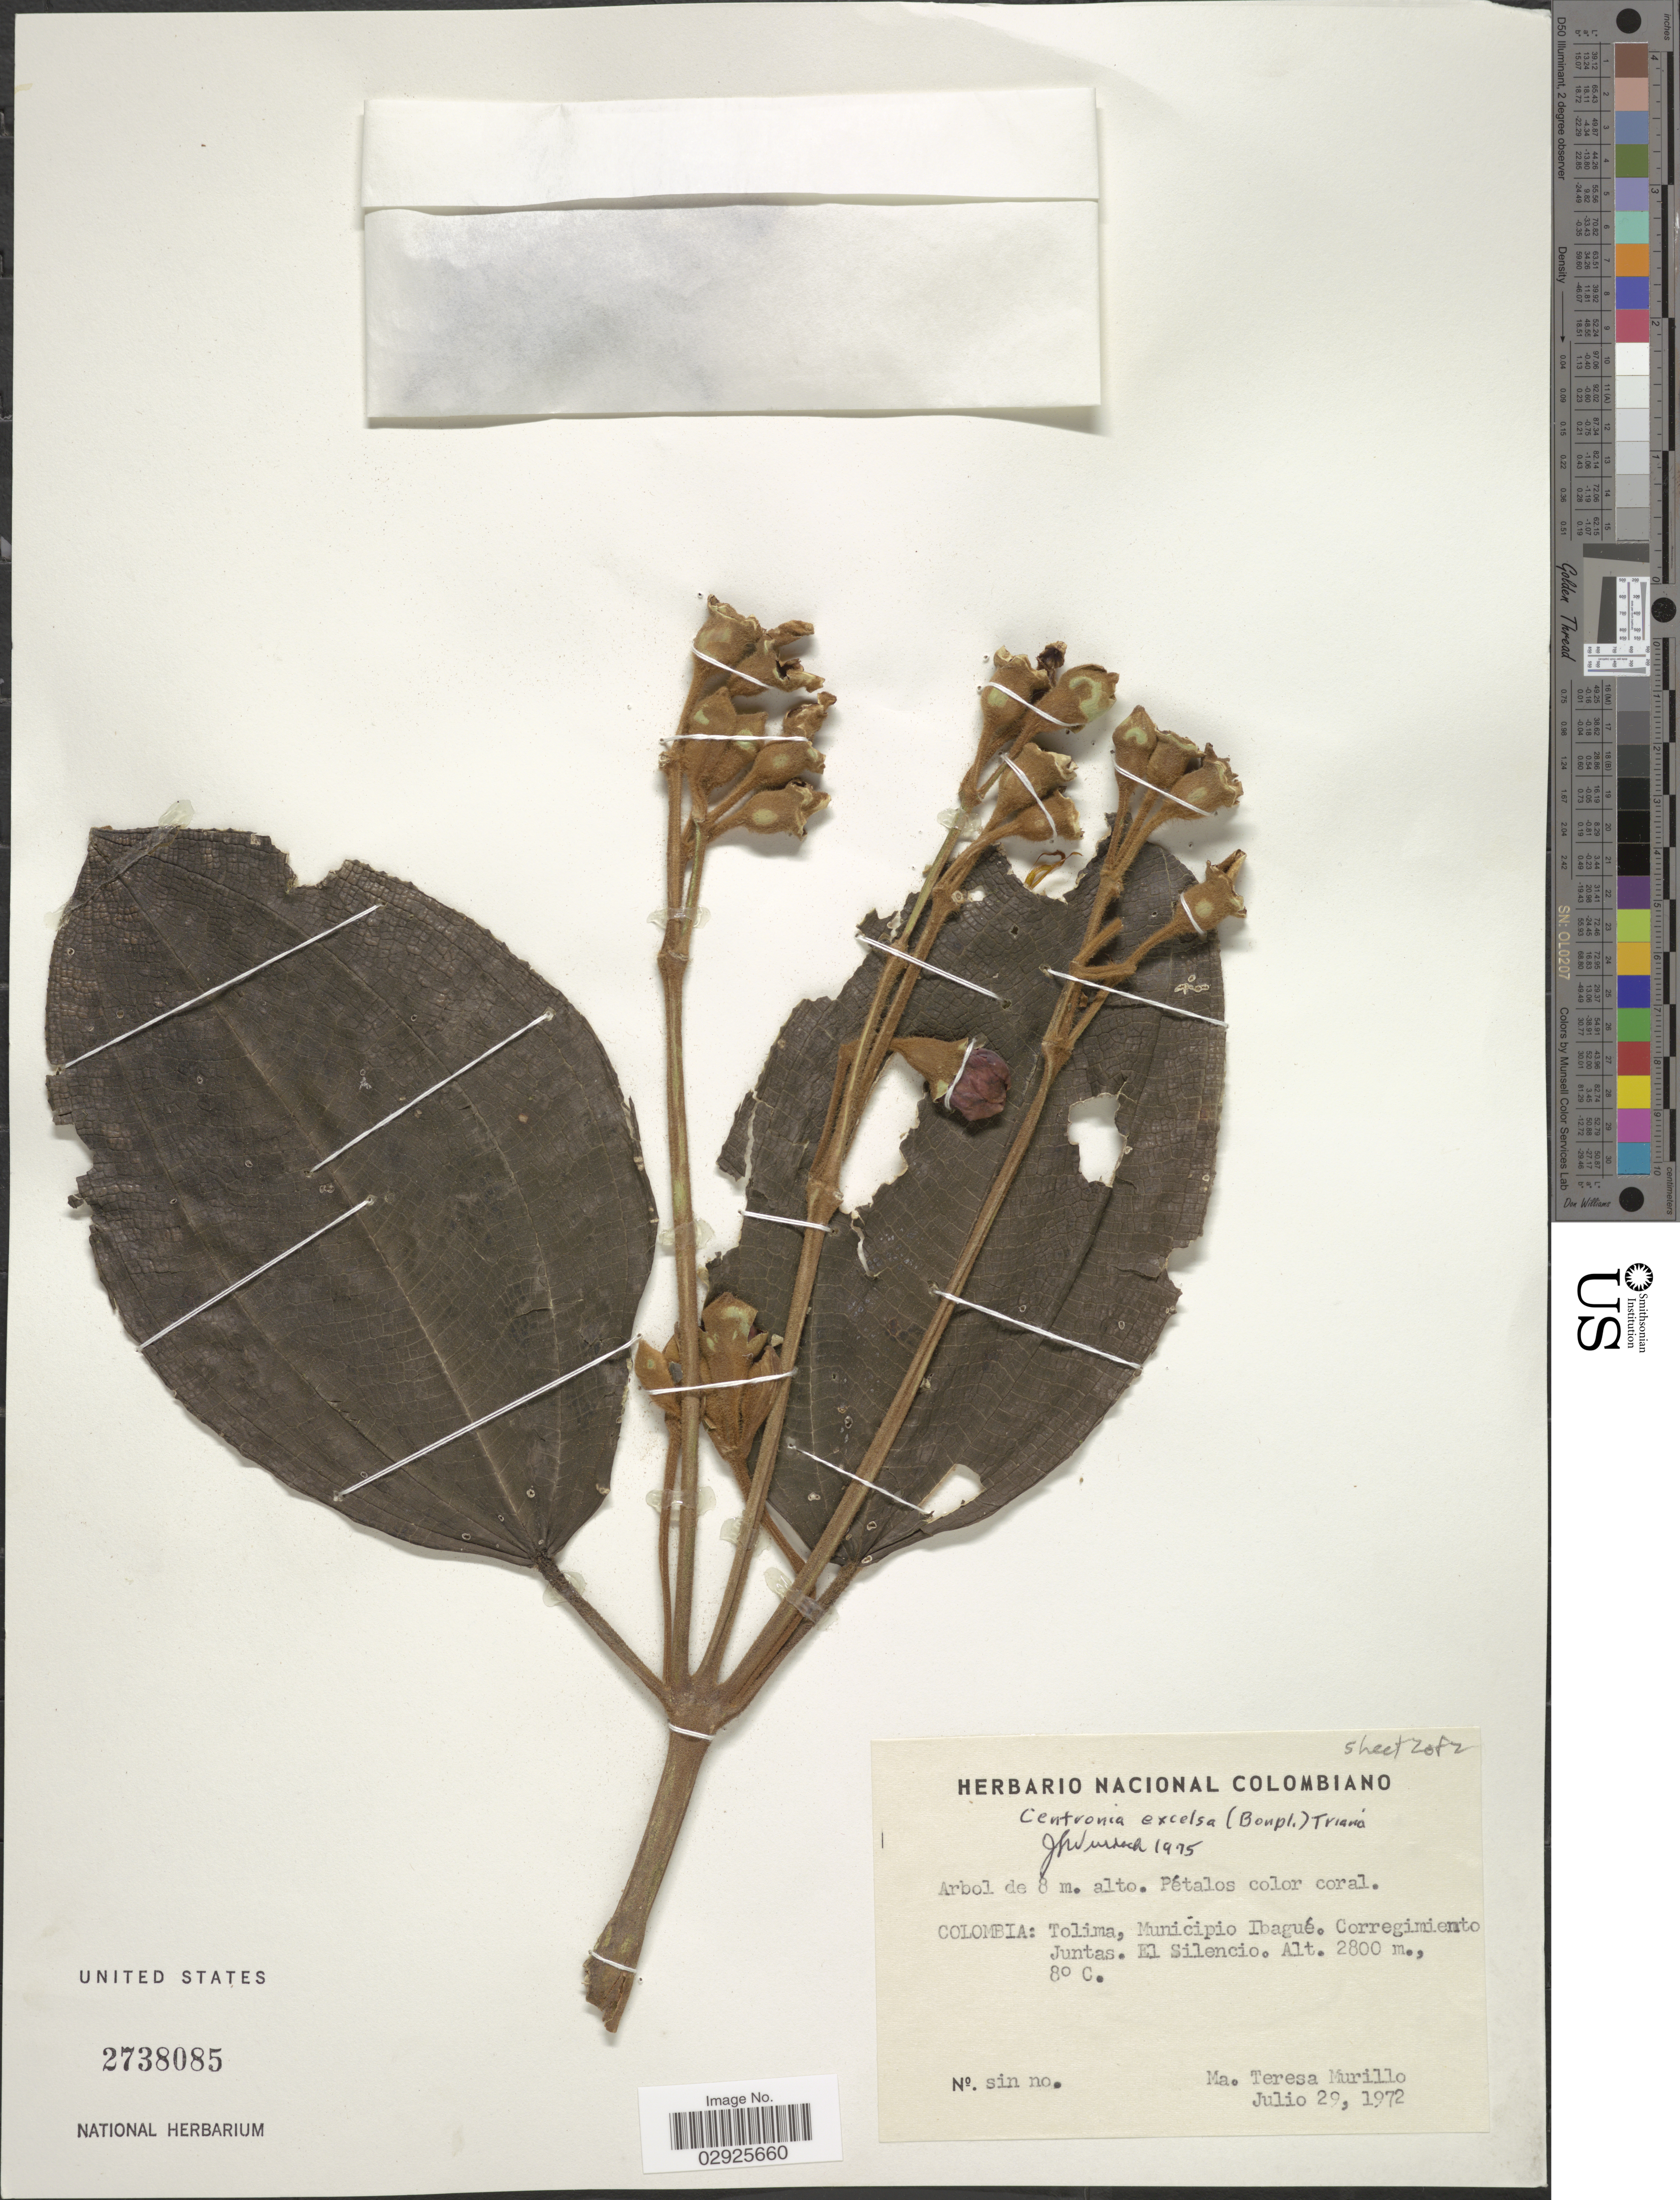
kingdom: Plantae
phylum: Tracheophyta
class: Magnoliopsida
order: Myrtales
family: Melastomataceae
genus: Meriania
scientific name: Meriania tomentosa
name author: (Cogn.) Wurdack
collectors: M. Teresa Murillo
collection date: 1972-07-29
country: Colombia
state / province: Tolima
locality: Municipio Ibagué, Corregimiento Juntas, El Silencio.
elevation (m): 2800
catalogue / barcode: US 2738085